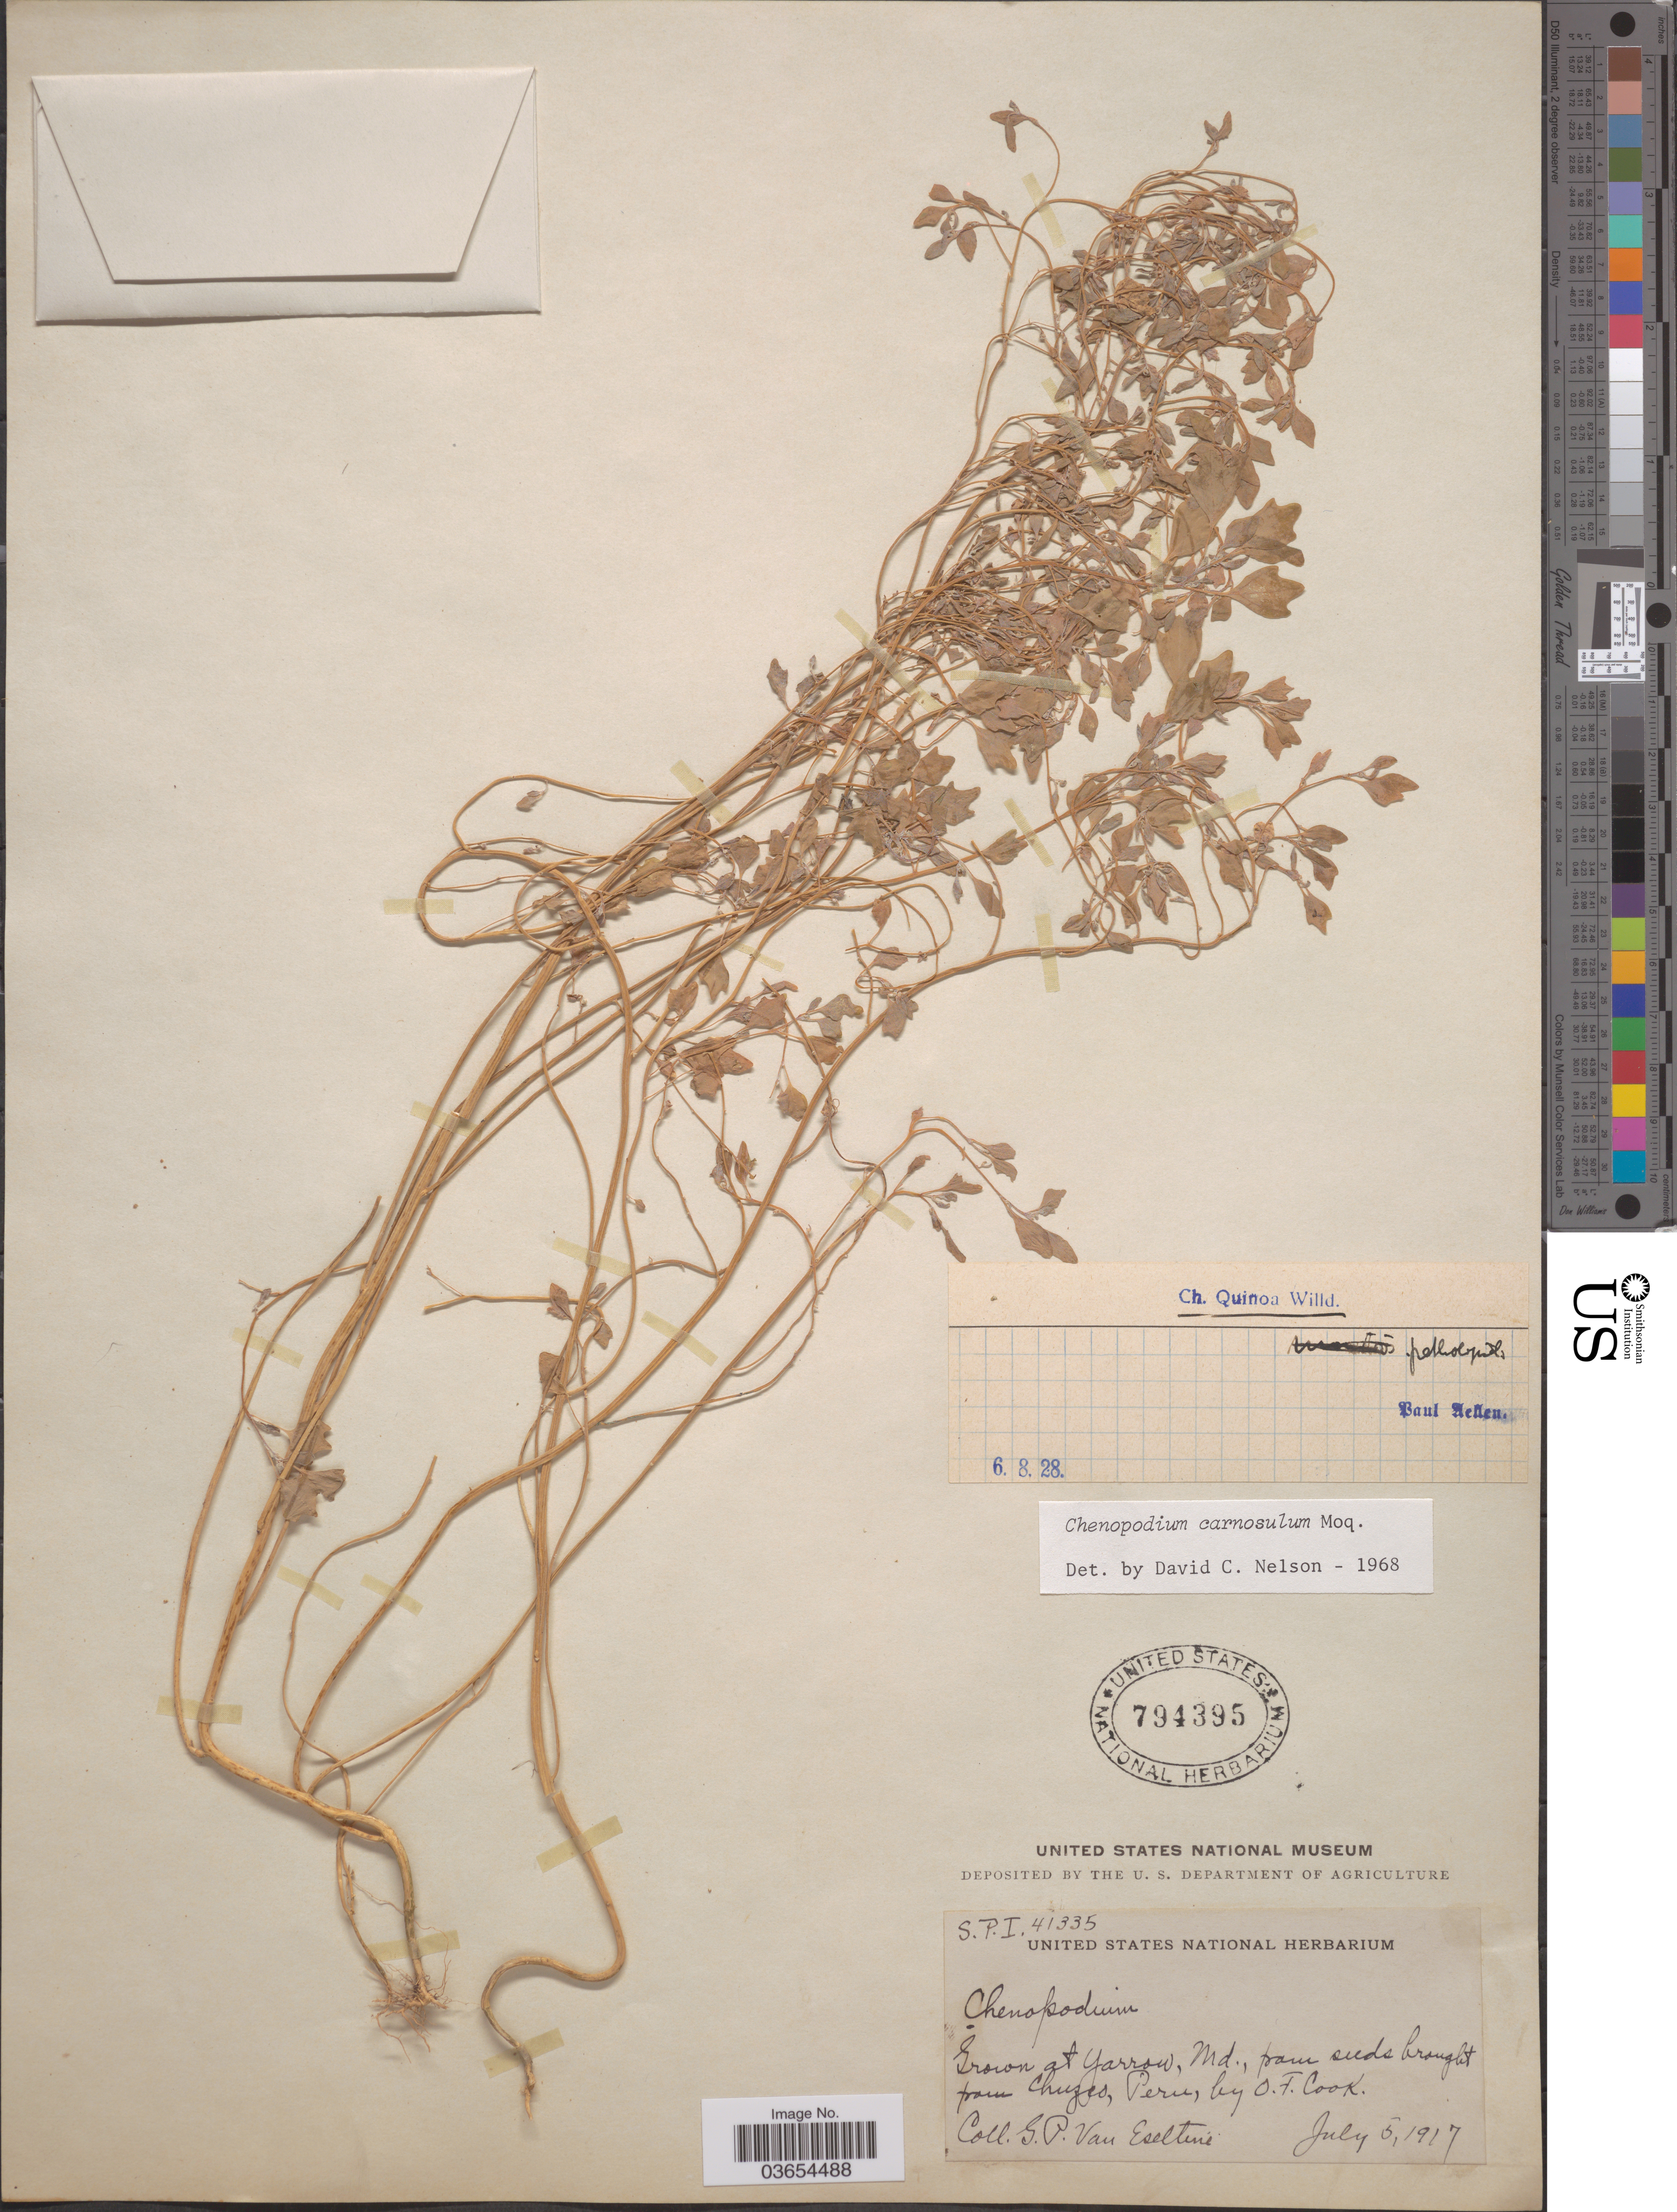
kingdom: Plantae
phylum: Tracheophyta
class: Magnoliopsida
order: Caryophyllales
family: Amaranthaceae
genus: Chenopodium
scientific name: Chenopodium carnosulum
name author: Moq.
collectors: G. P. Van Eseltine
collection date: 1917-07-05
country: United States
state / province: Maryland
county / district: Washington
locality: Yarrow.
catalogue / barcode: US 794395